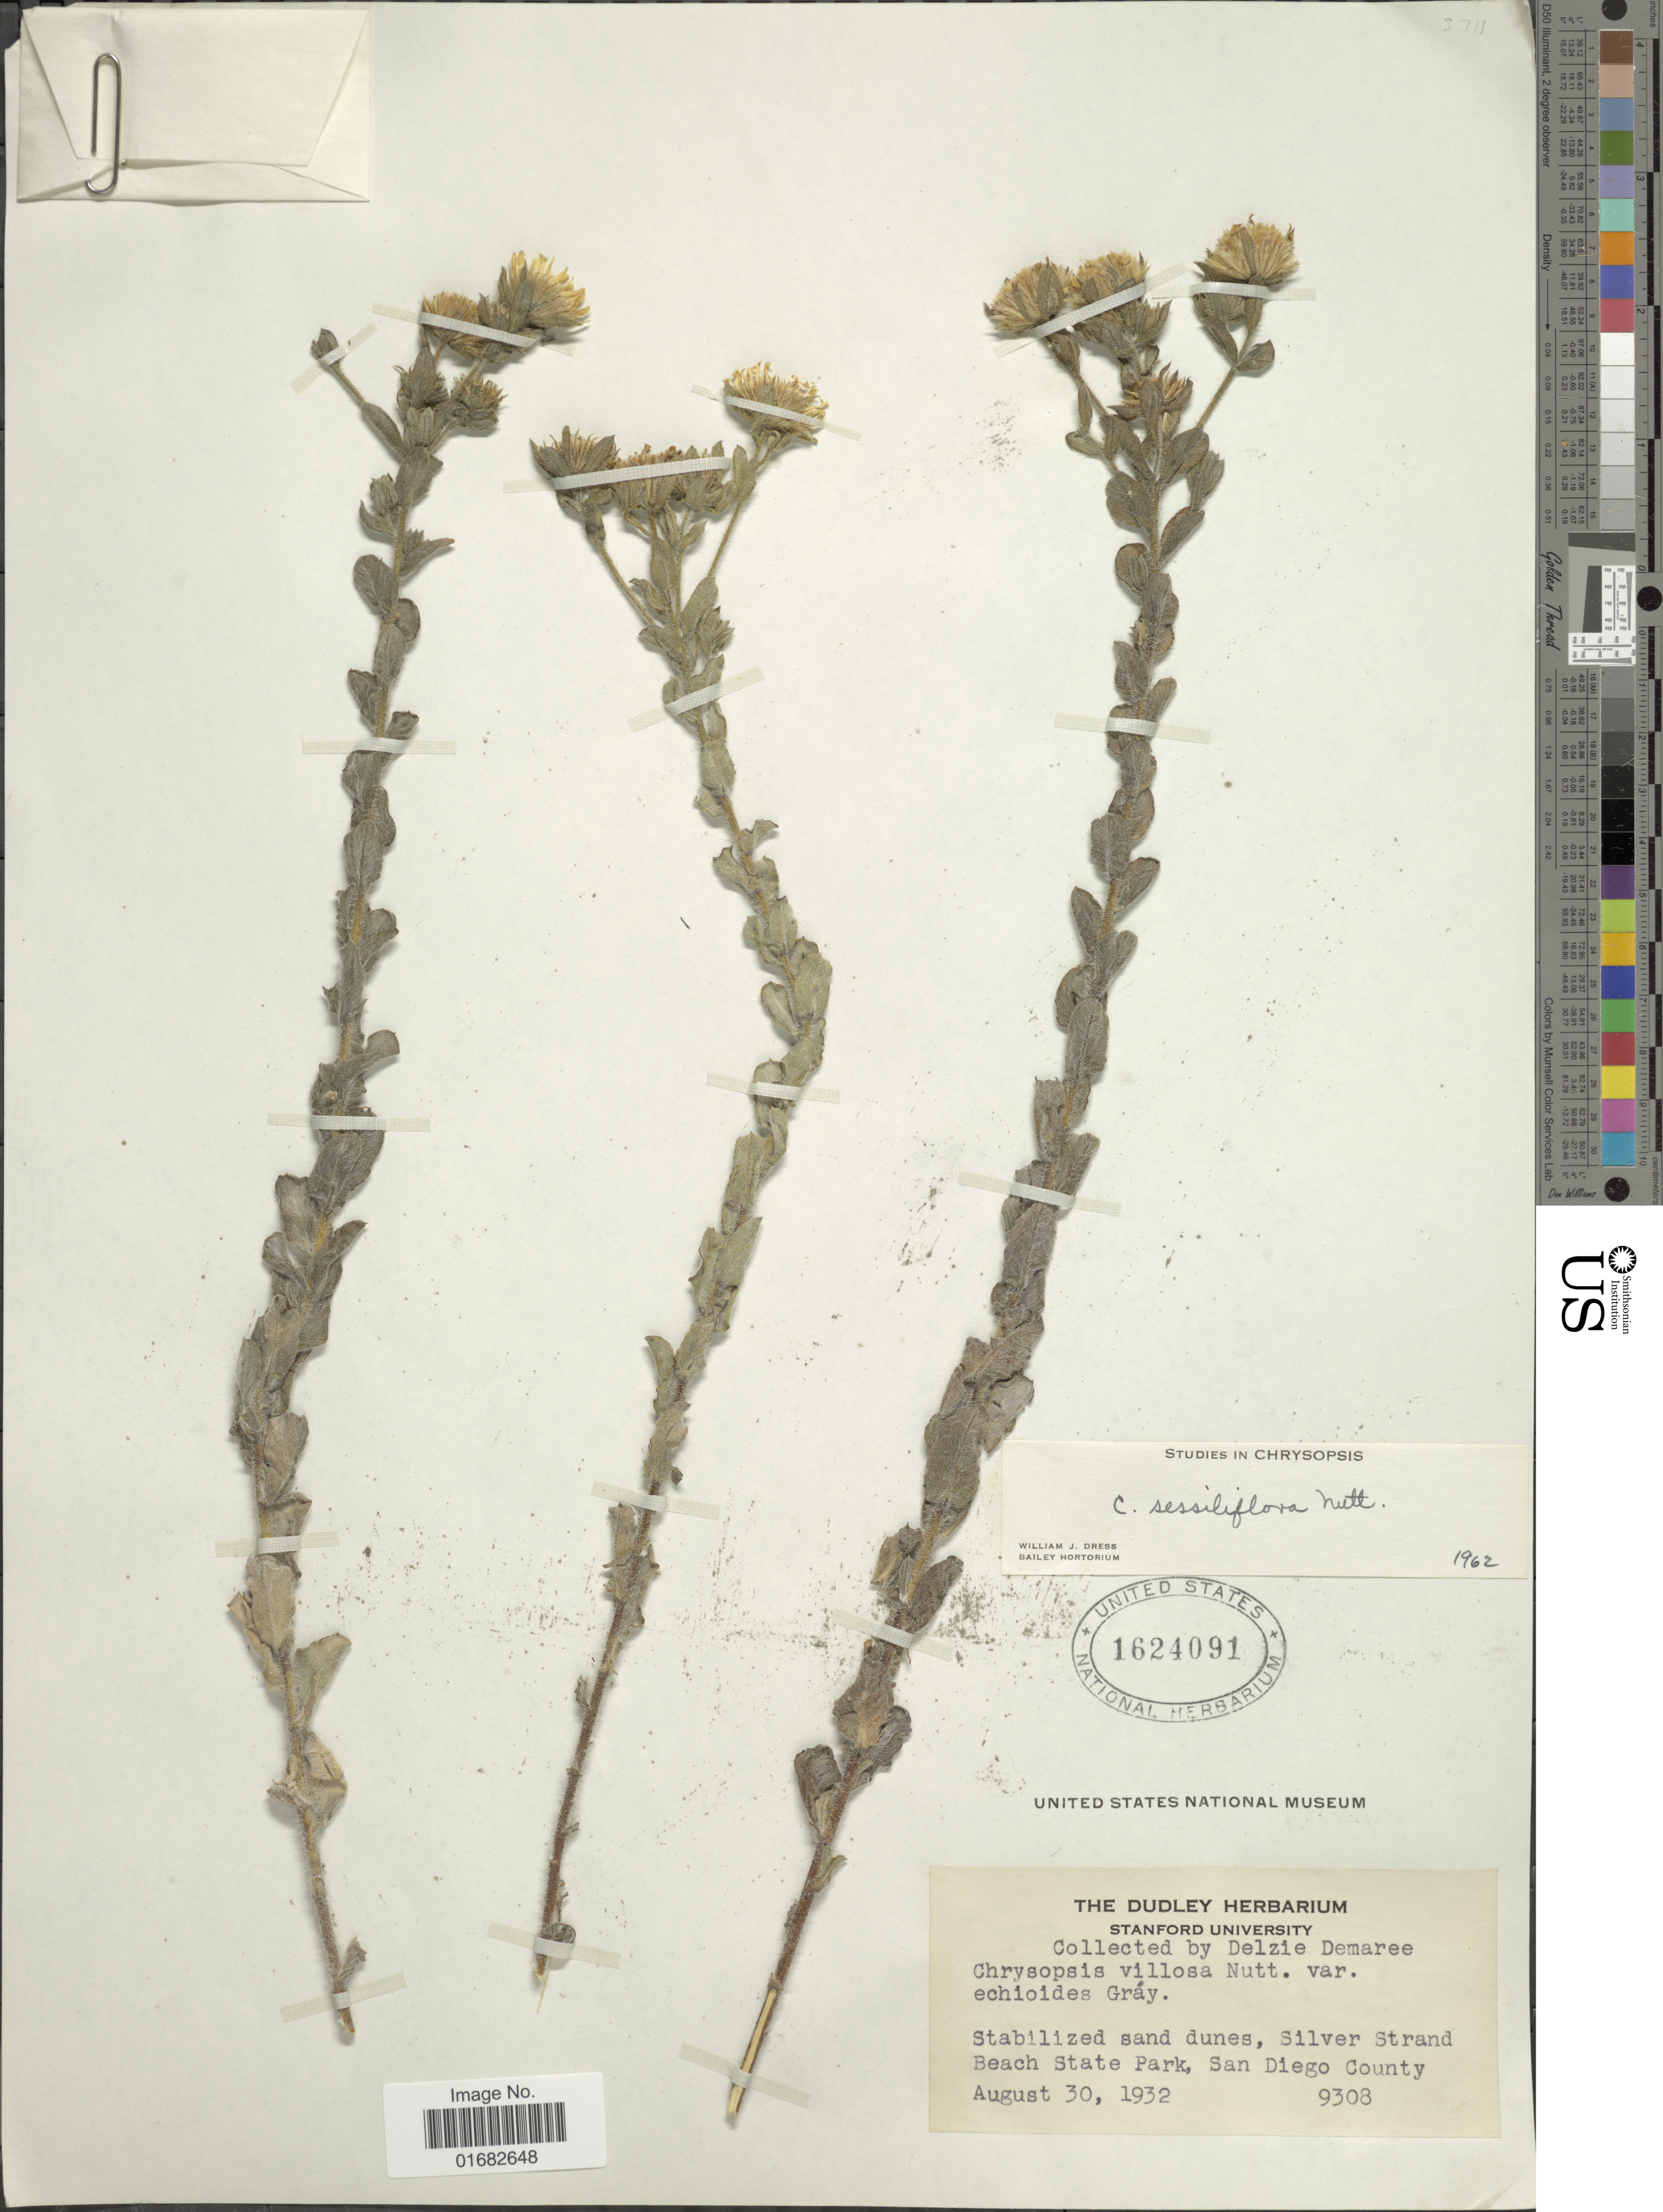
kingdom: Plantae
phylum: Tracheophyta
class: Magnoliopsida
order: Asterales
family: Asteraceae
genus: Heterotheca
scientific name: Heterotheca sessiliflora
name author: (Nutt.) Shinners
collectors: D. Demaree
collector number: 9308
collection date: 1932-08-30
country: United States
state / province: California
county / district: San Diego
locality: Silver Strand Beach State Park, San Diego County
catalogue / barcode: US 1624091